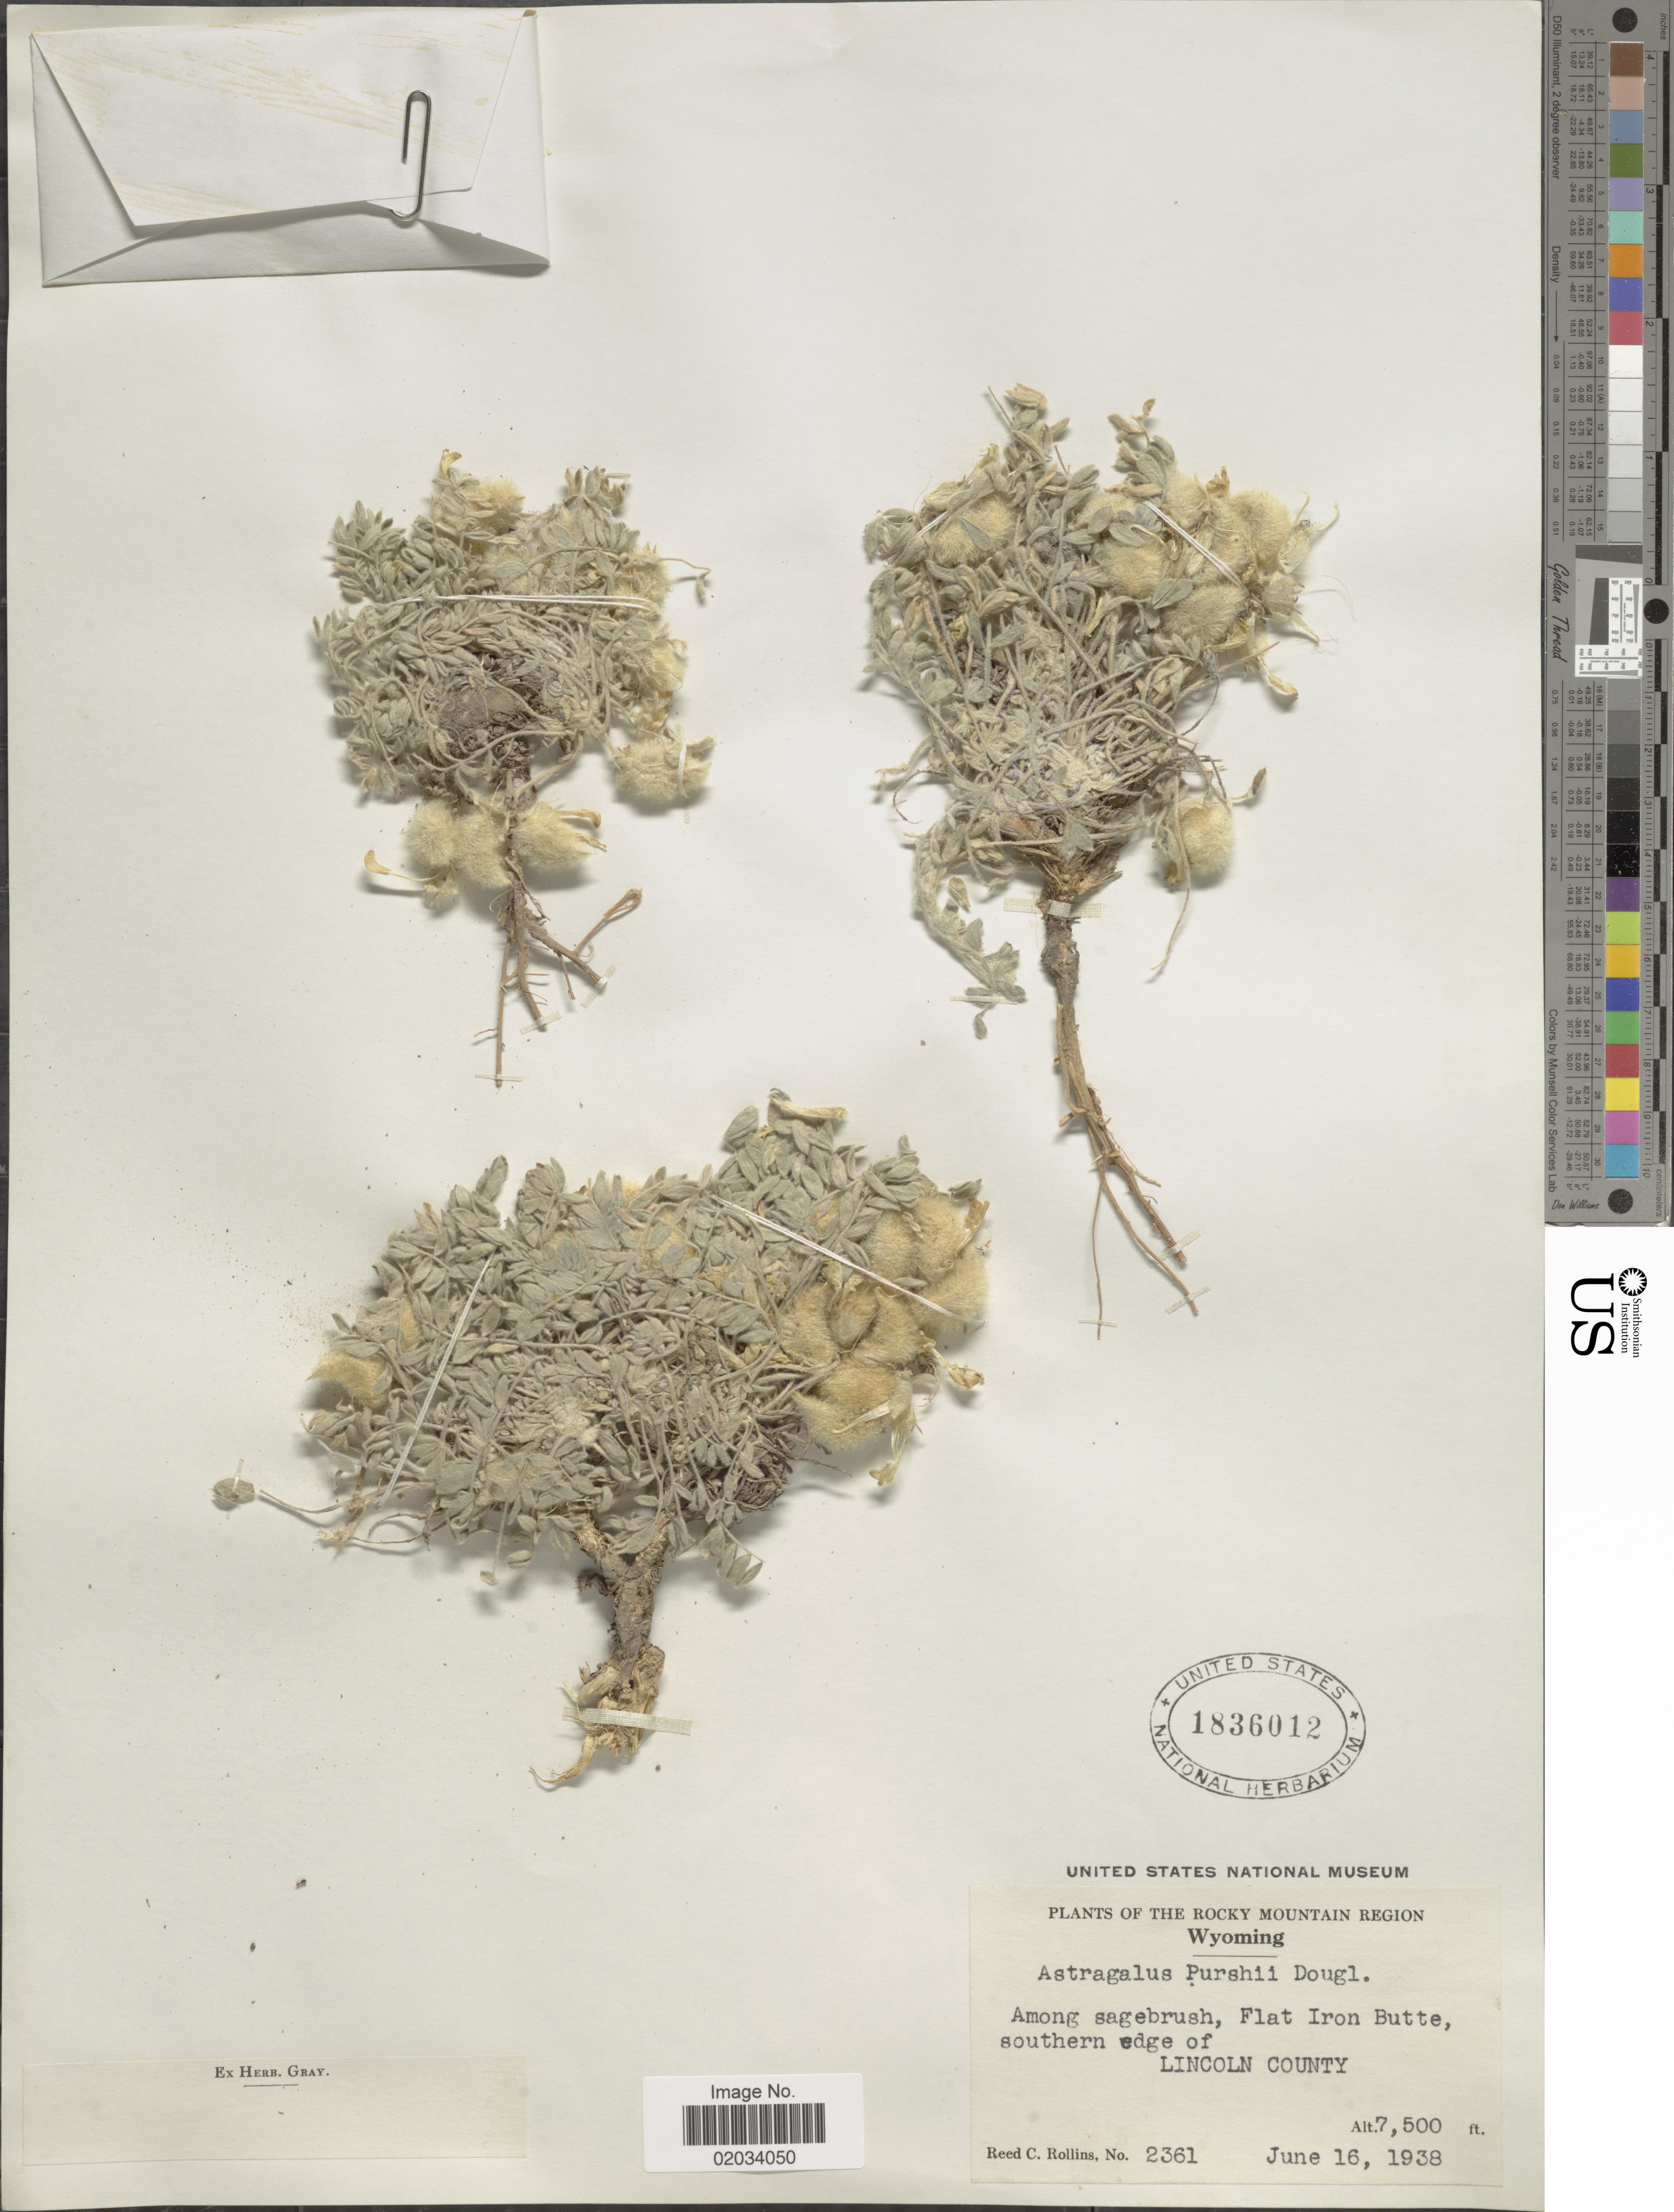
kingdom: Plantae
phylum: Tracheophyta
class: Magnoliopsida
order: Fabales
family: Fabaceae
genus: Astragalus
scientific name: Astragalus purshii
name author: Douglas ex Hook.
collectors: R. C. Rollins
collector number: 2361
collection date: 1938-06-16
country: United States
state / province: Wyoming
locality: The Rocky Mountain Region. Among sagebrush, Flat Iron Butte, southern edge of Lincoln County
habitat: among sagebrush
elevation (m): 2286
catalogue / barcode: US 1836012